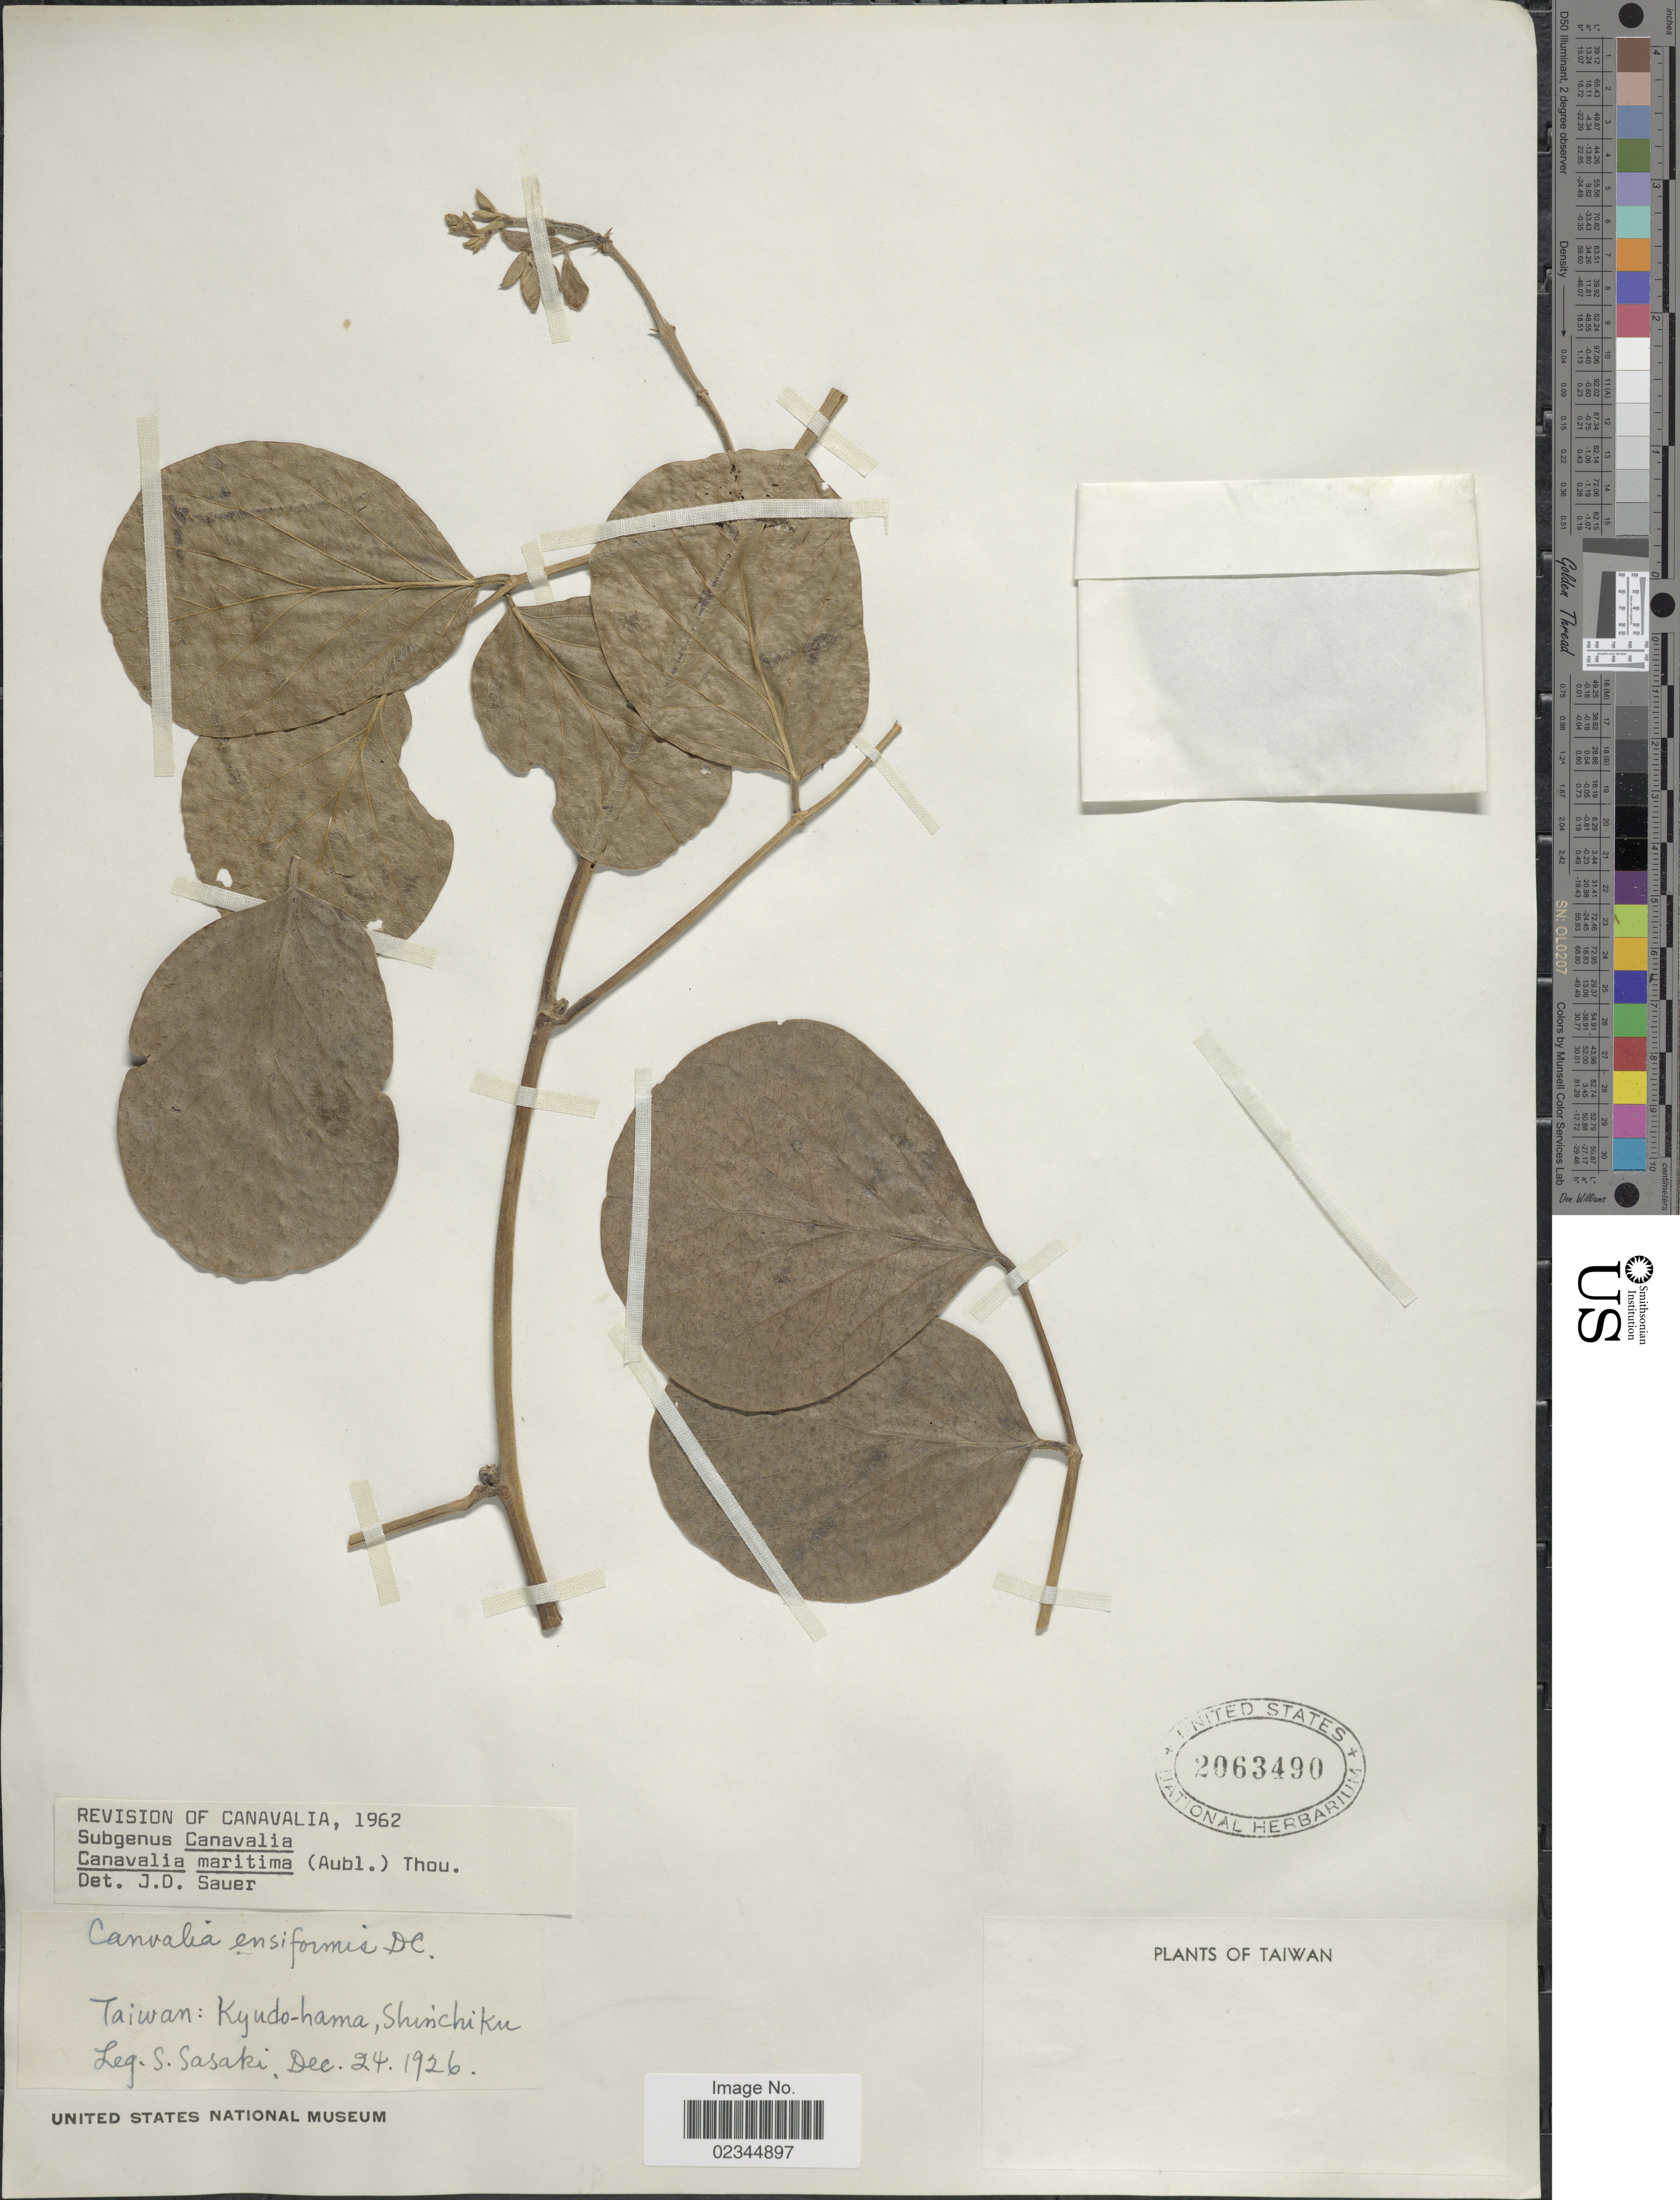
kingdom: Plantae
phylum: Tracheophyta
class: Magnoliopsida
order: Fabales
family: Fabaceae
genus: Canavalia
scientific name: Canavalia rosea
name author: (Sw.) DC.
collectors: S. Sasaki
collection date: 1926-12-24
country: Taiwan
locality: Kyudo-hama, Shinchiku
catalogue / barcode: US 2063490